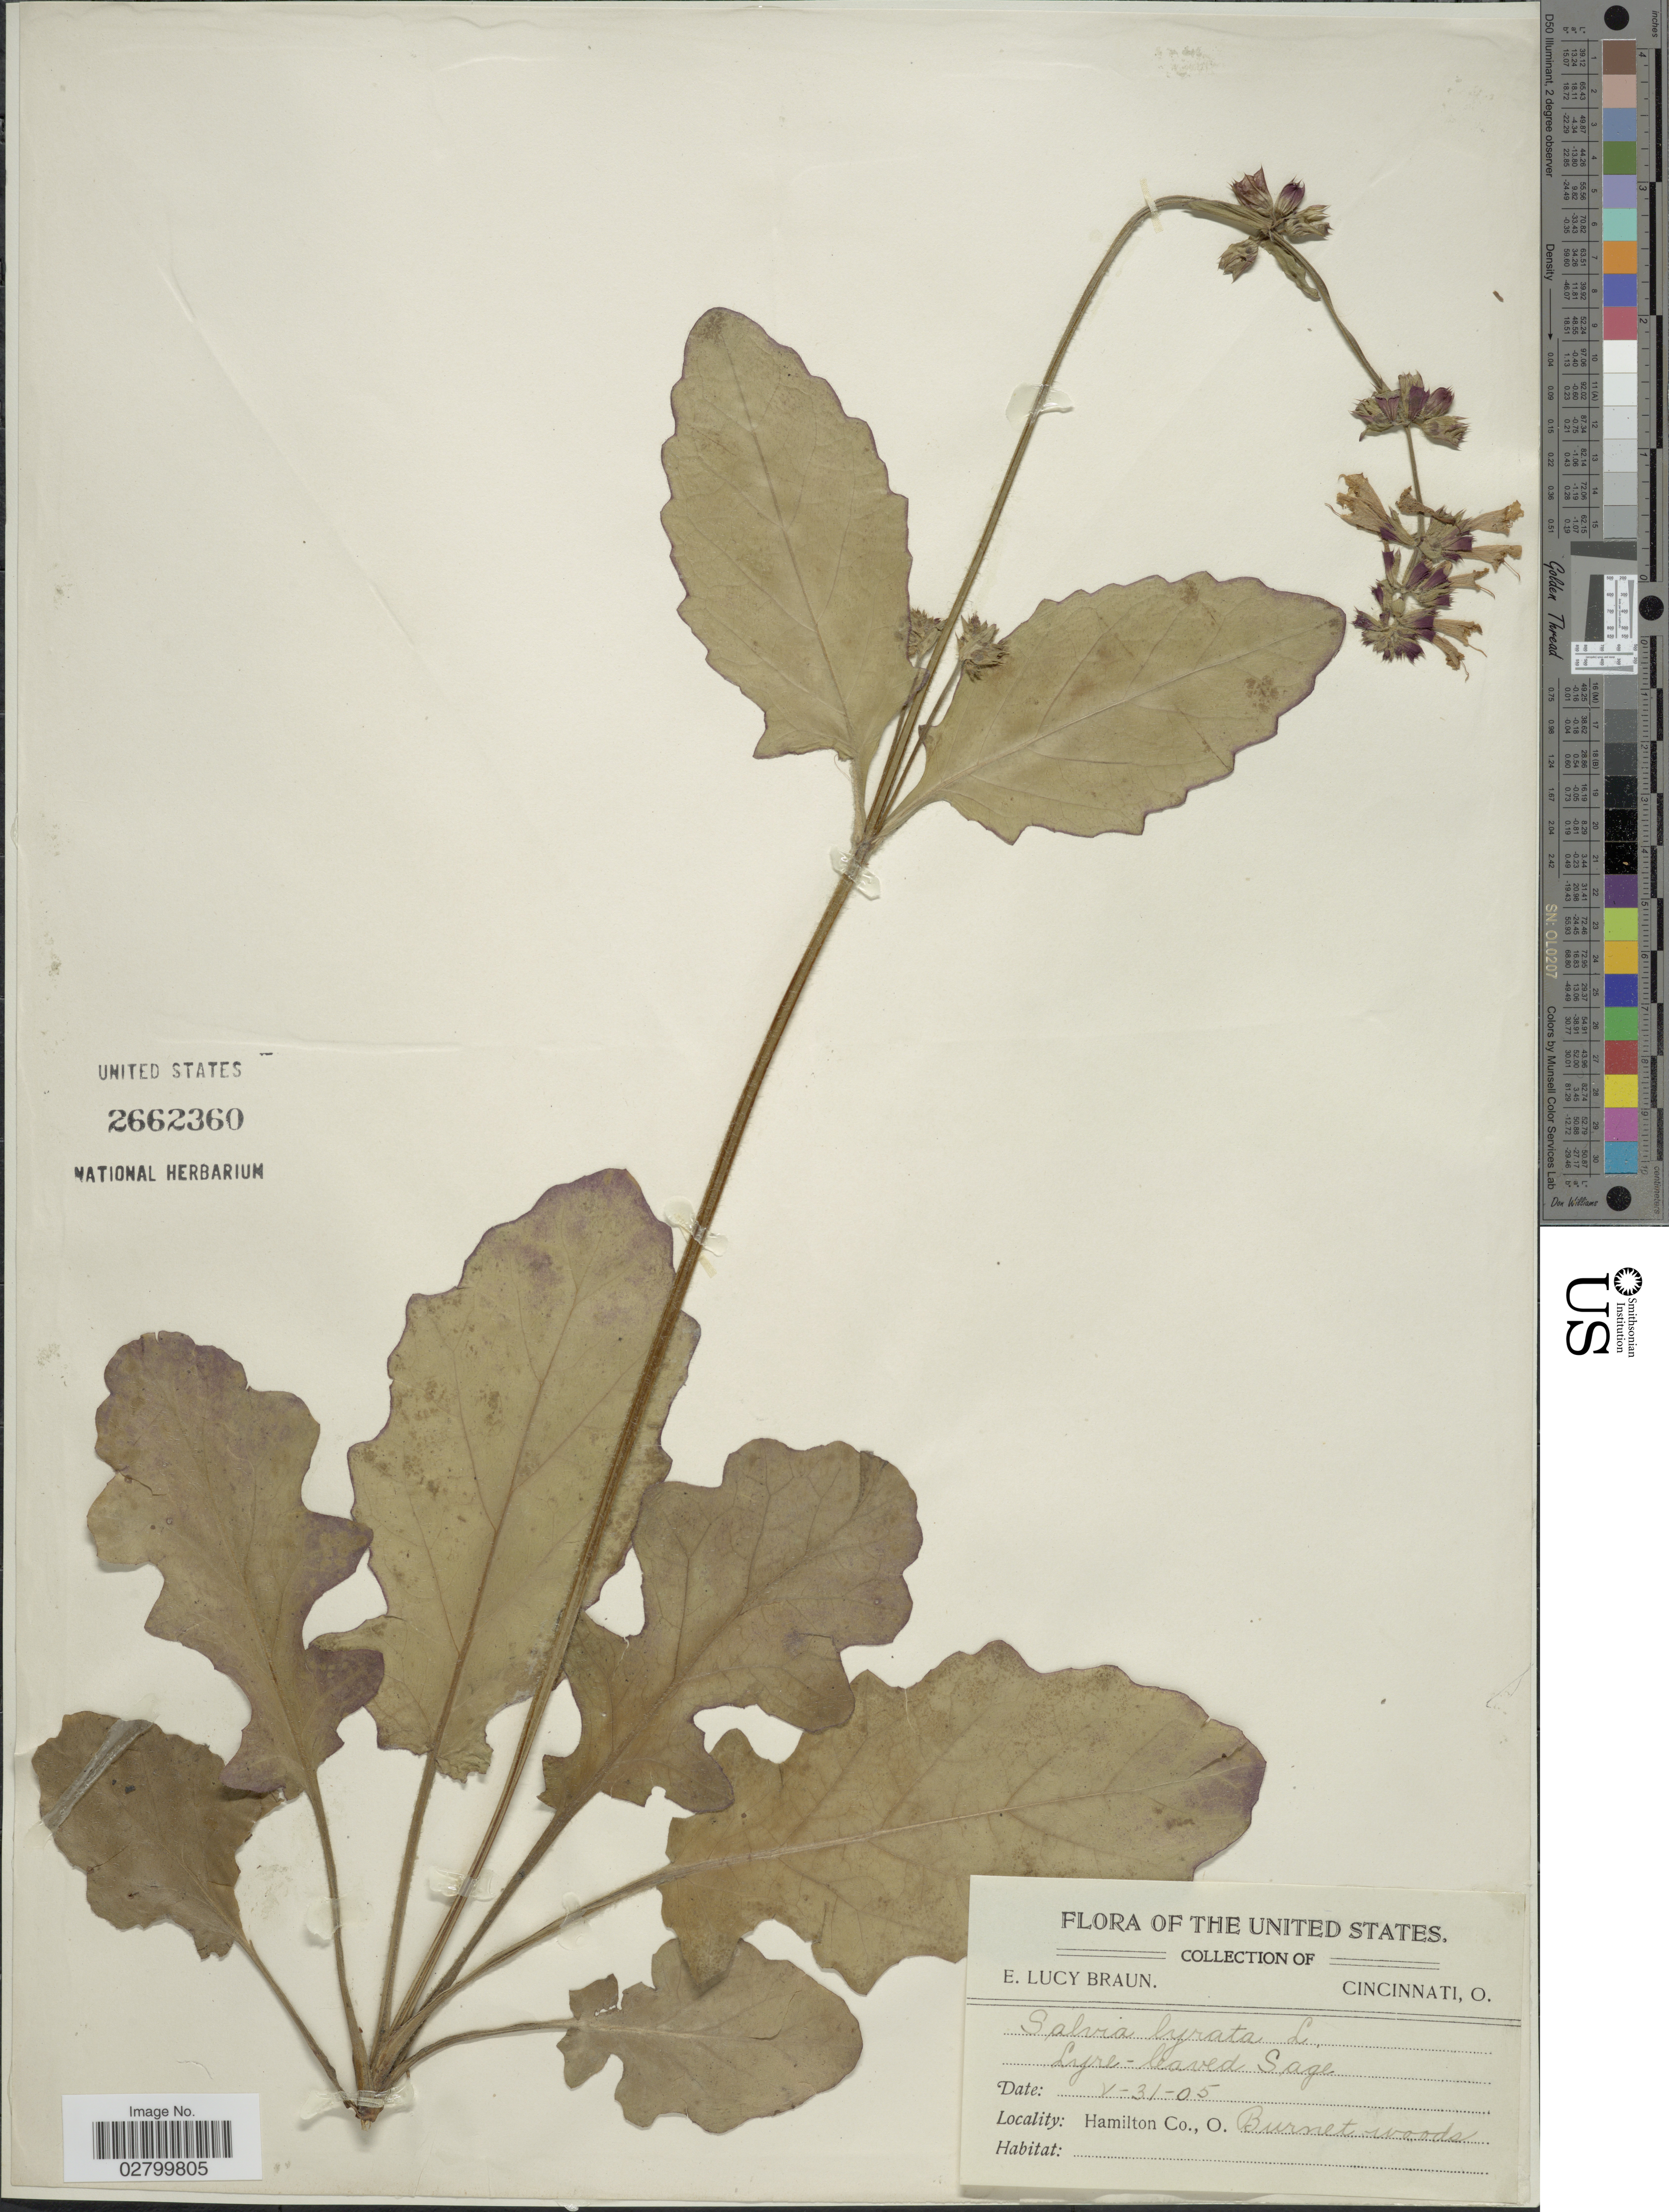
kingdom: Plantae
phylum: Tracheophyta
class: Magnoliopsida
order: Lamiales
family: Lamiaceae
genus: Salvia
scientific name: Salvia lyrata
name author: L.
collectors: E. L. Braun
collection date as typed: Transcribed d/m/y: 31/5/5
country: United States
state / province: Ohio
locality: Hamilton Co., O. Burnet woods.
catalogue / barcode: US 2662360